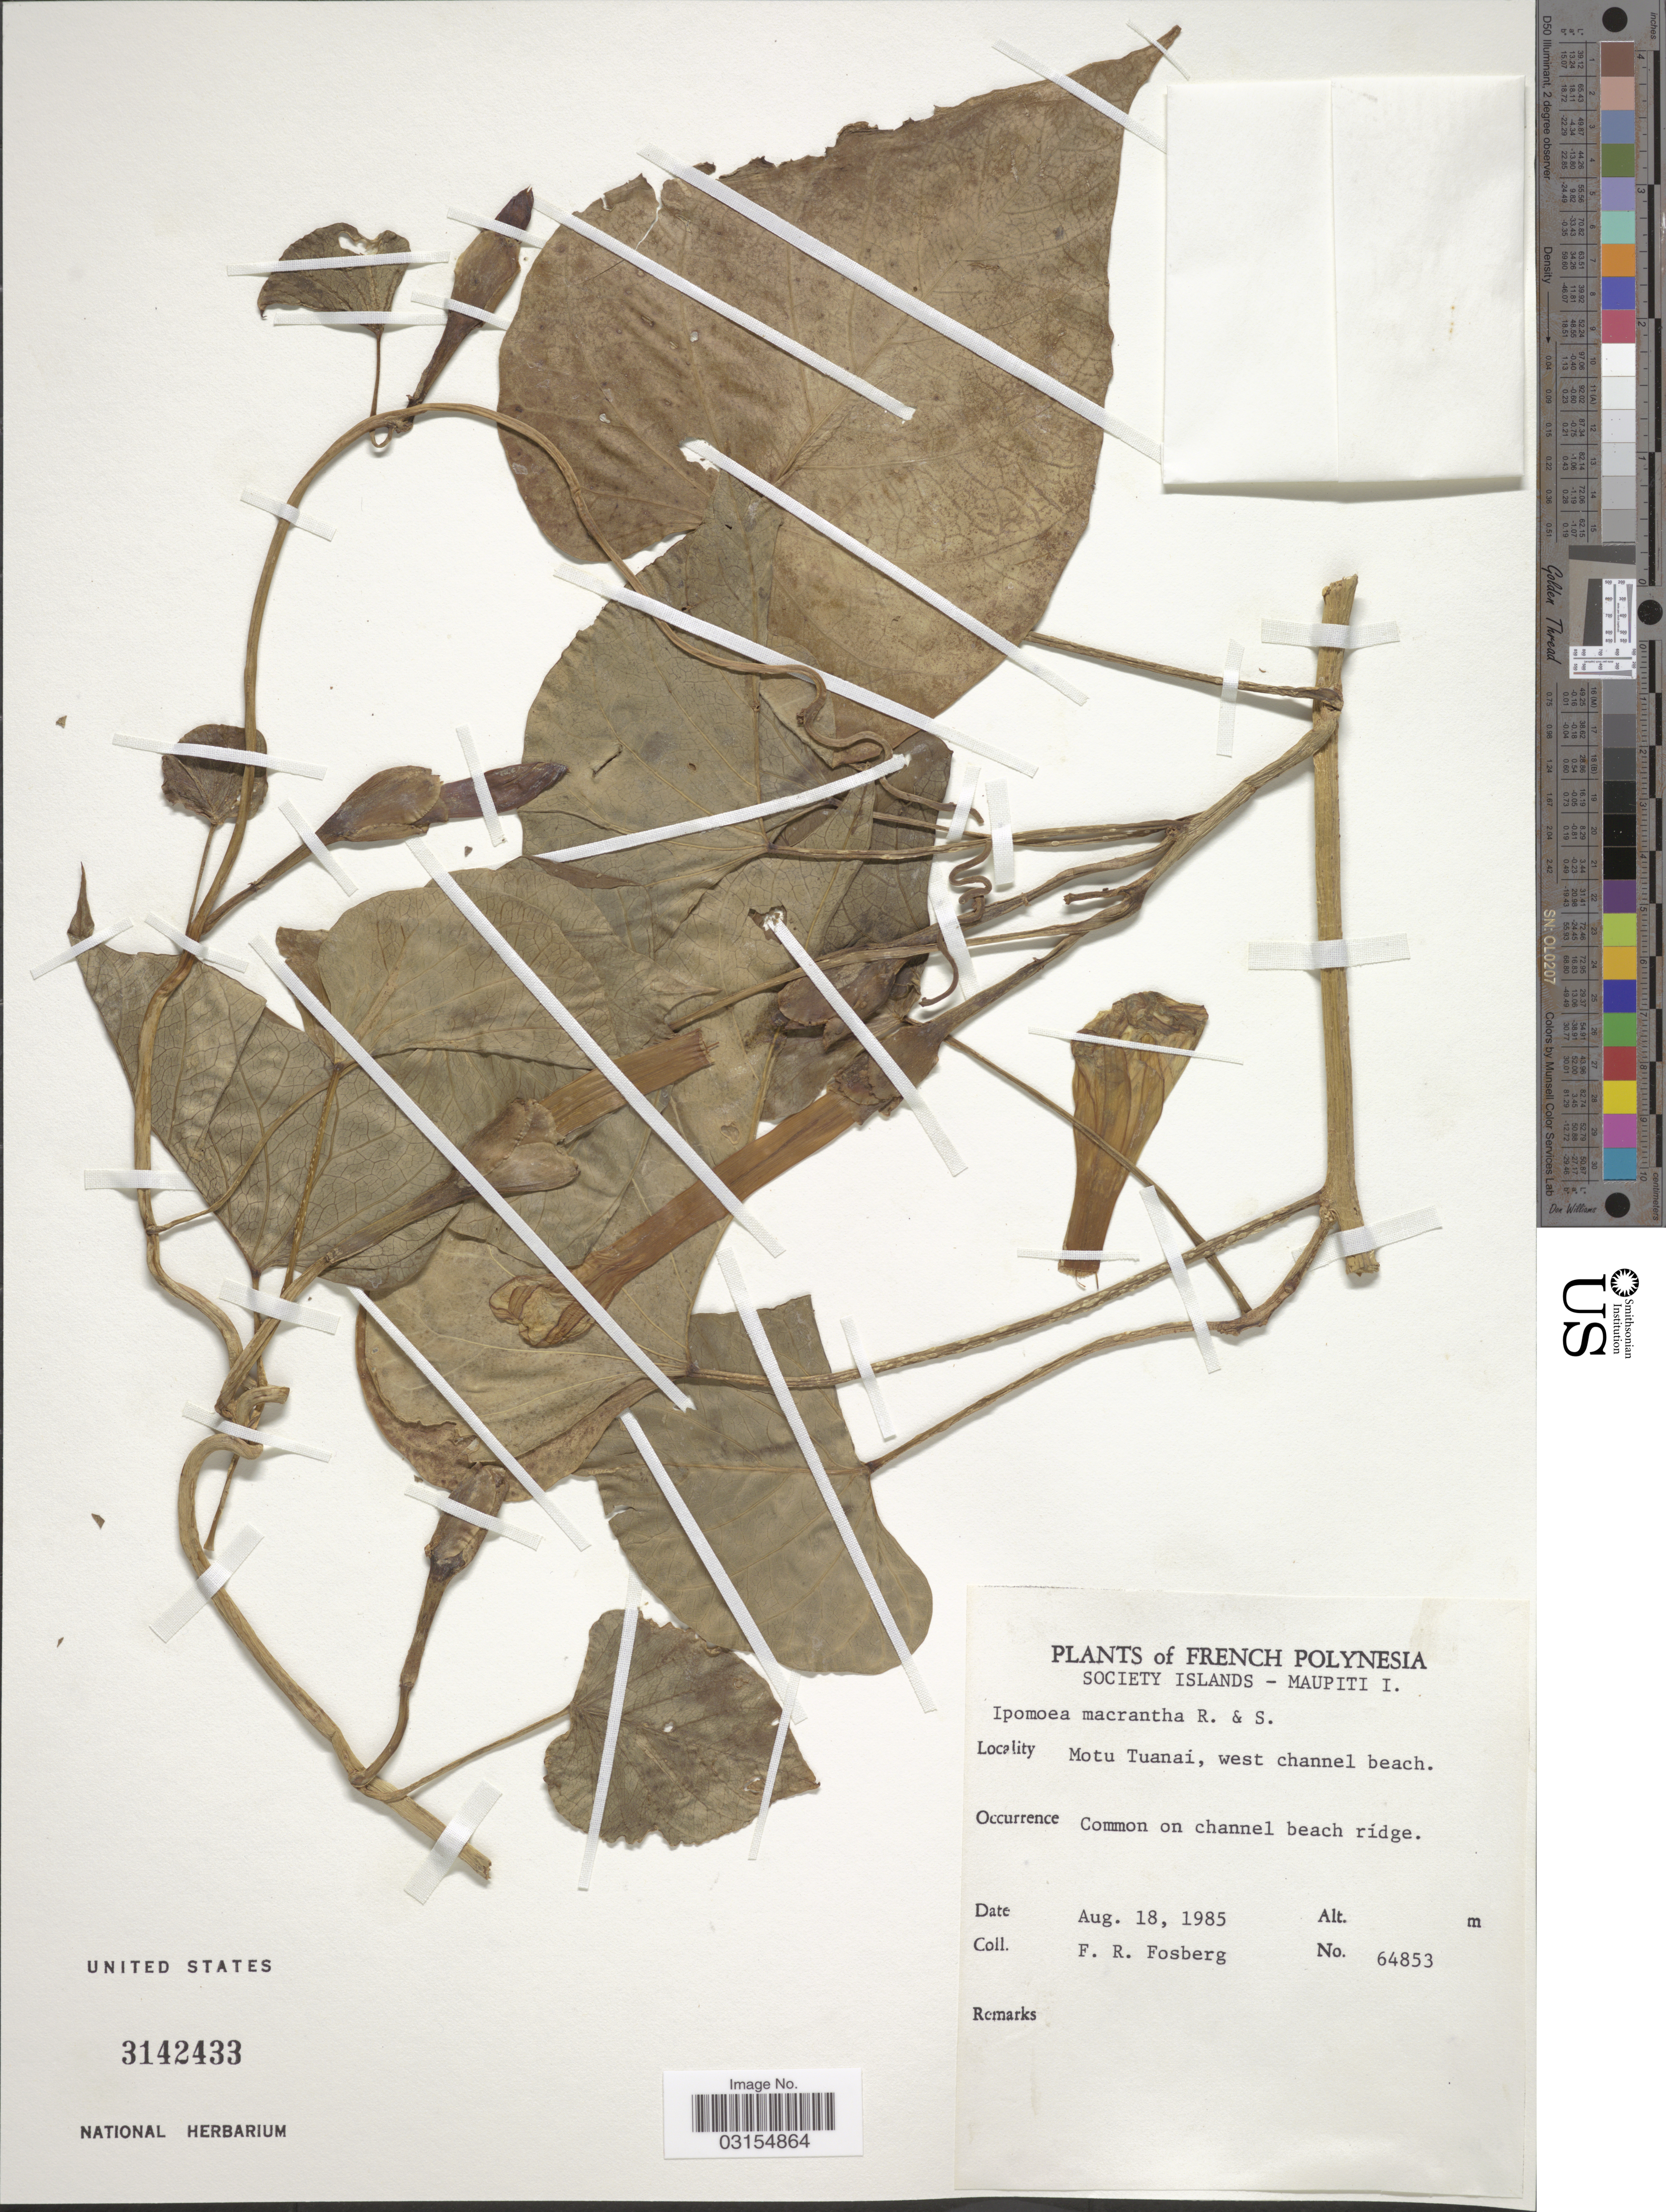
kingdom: Plantae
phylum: Tracheophyta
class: Magnoliopsida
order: Solanales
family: Convolvulaceae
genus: Ipomoea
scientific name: Ipomoea violacea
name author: L.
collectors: F. R. Fosberg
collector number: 64853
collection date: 1985-08-18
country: French Polynesia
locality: Society Islands - Maupiti I. Motu Tuanai, west channel beach.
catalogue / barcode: US 3142433